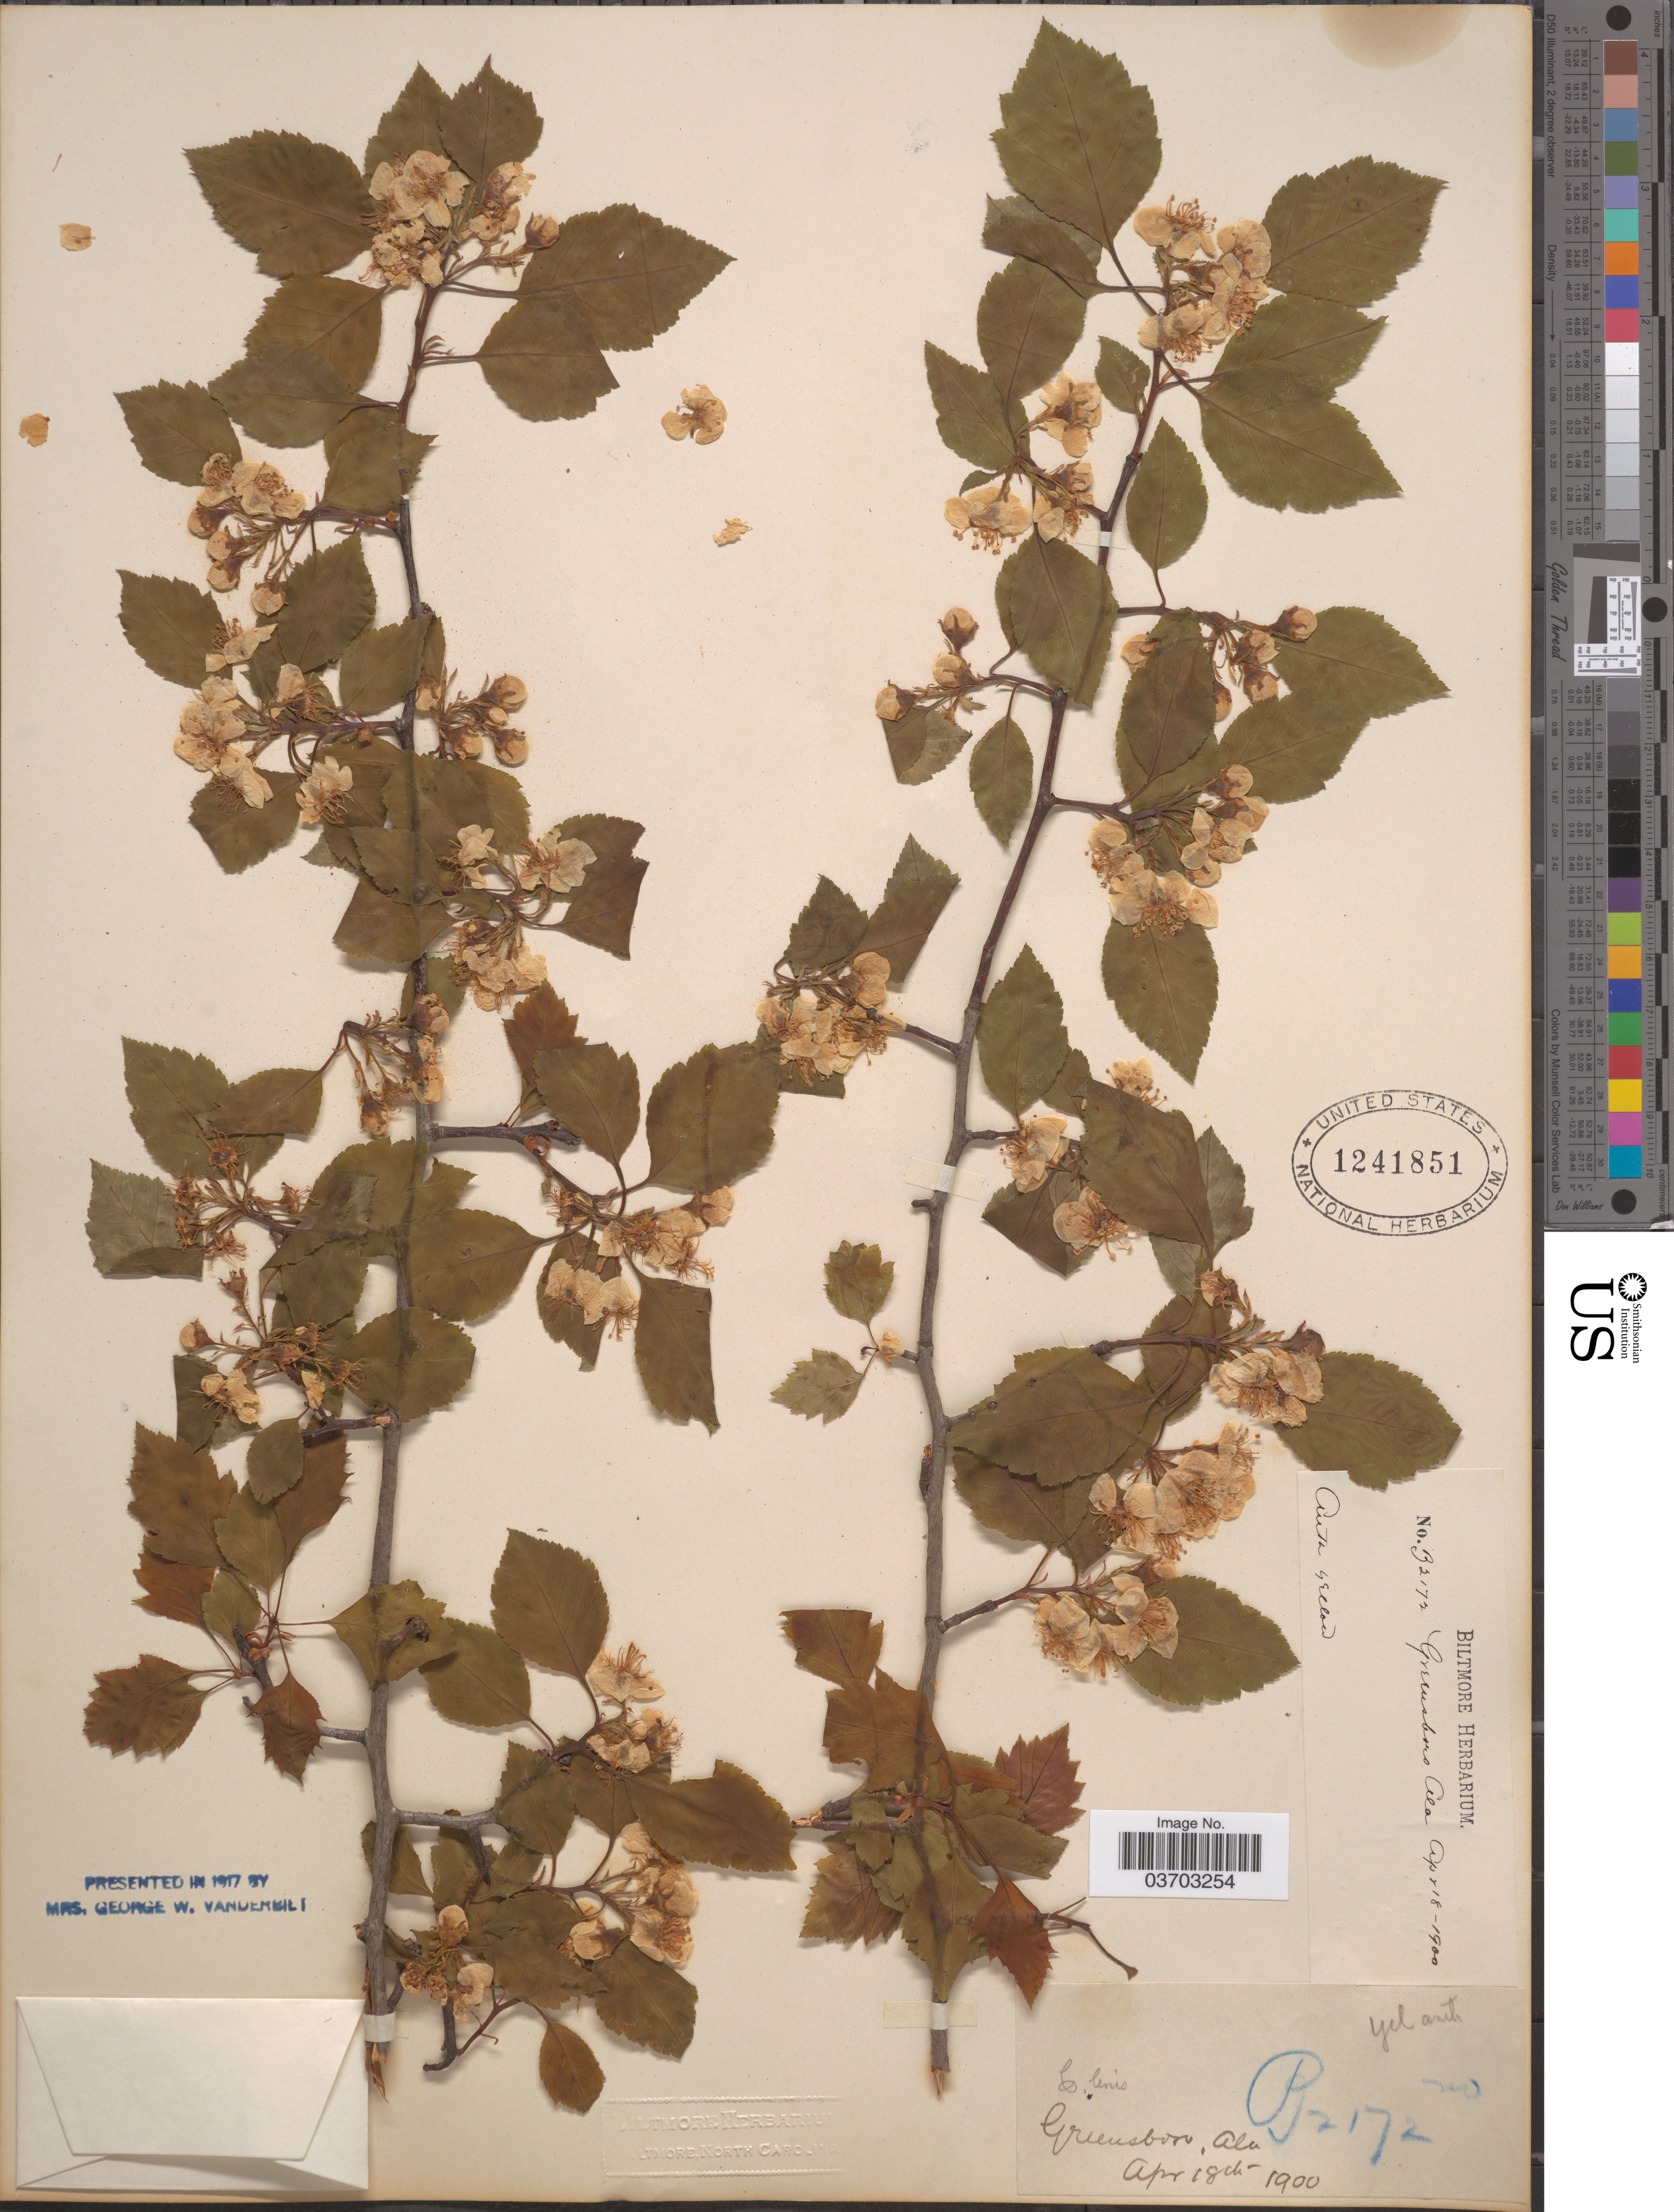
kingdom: Plantae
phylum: Tracheophyta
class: Magnoliopsida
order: Rosales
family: Rosaceae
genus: Crataegus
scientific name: Crataegus sp.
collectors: ex herb. Biltmore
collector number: B2172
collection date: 1900-04-18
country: United States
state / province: Alabama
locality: Greensboro.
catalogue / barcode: US 1241851